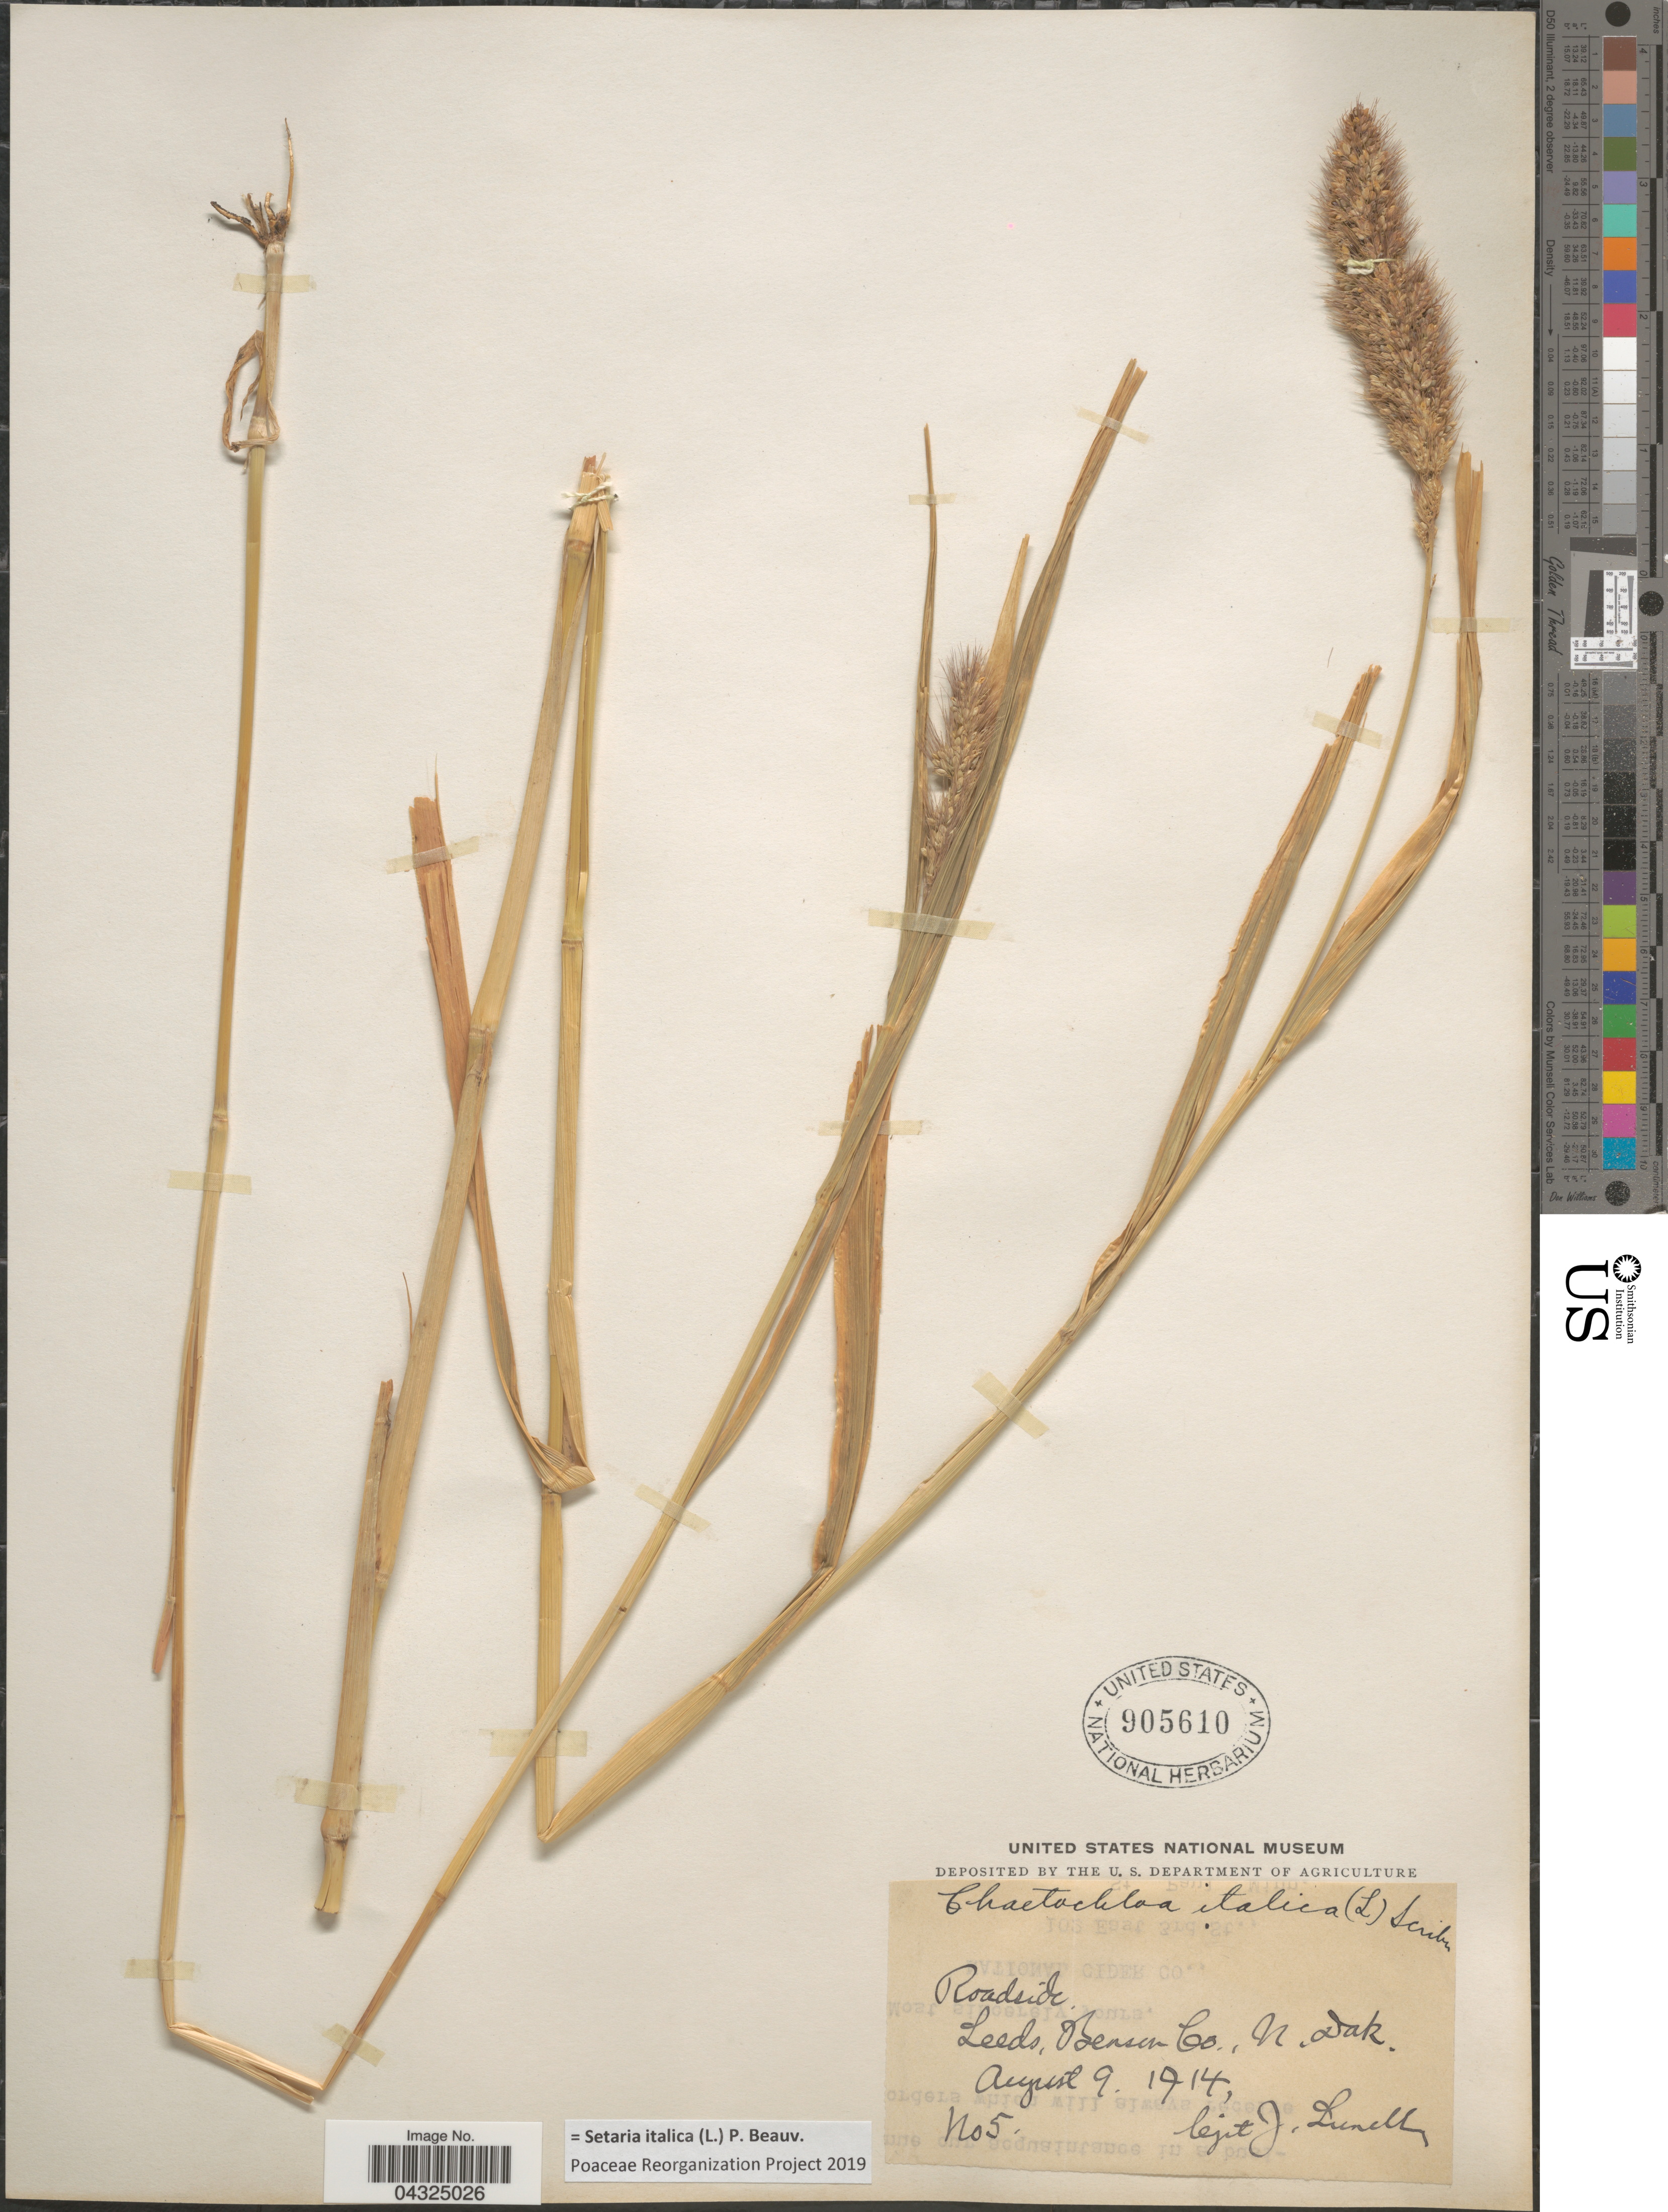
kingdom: Plantae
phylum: Tracheophyta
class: Liliopsida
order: Poales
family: Poaceae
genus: Setaria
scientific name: Setaria italica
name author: (L.) P. Beauv.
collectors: J. Lunell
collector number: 5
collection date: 1914-08-09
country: United States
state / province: North Dakota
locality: Roadside. Leeds, Benson Co.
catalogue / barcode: US 905610